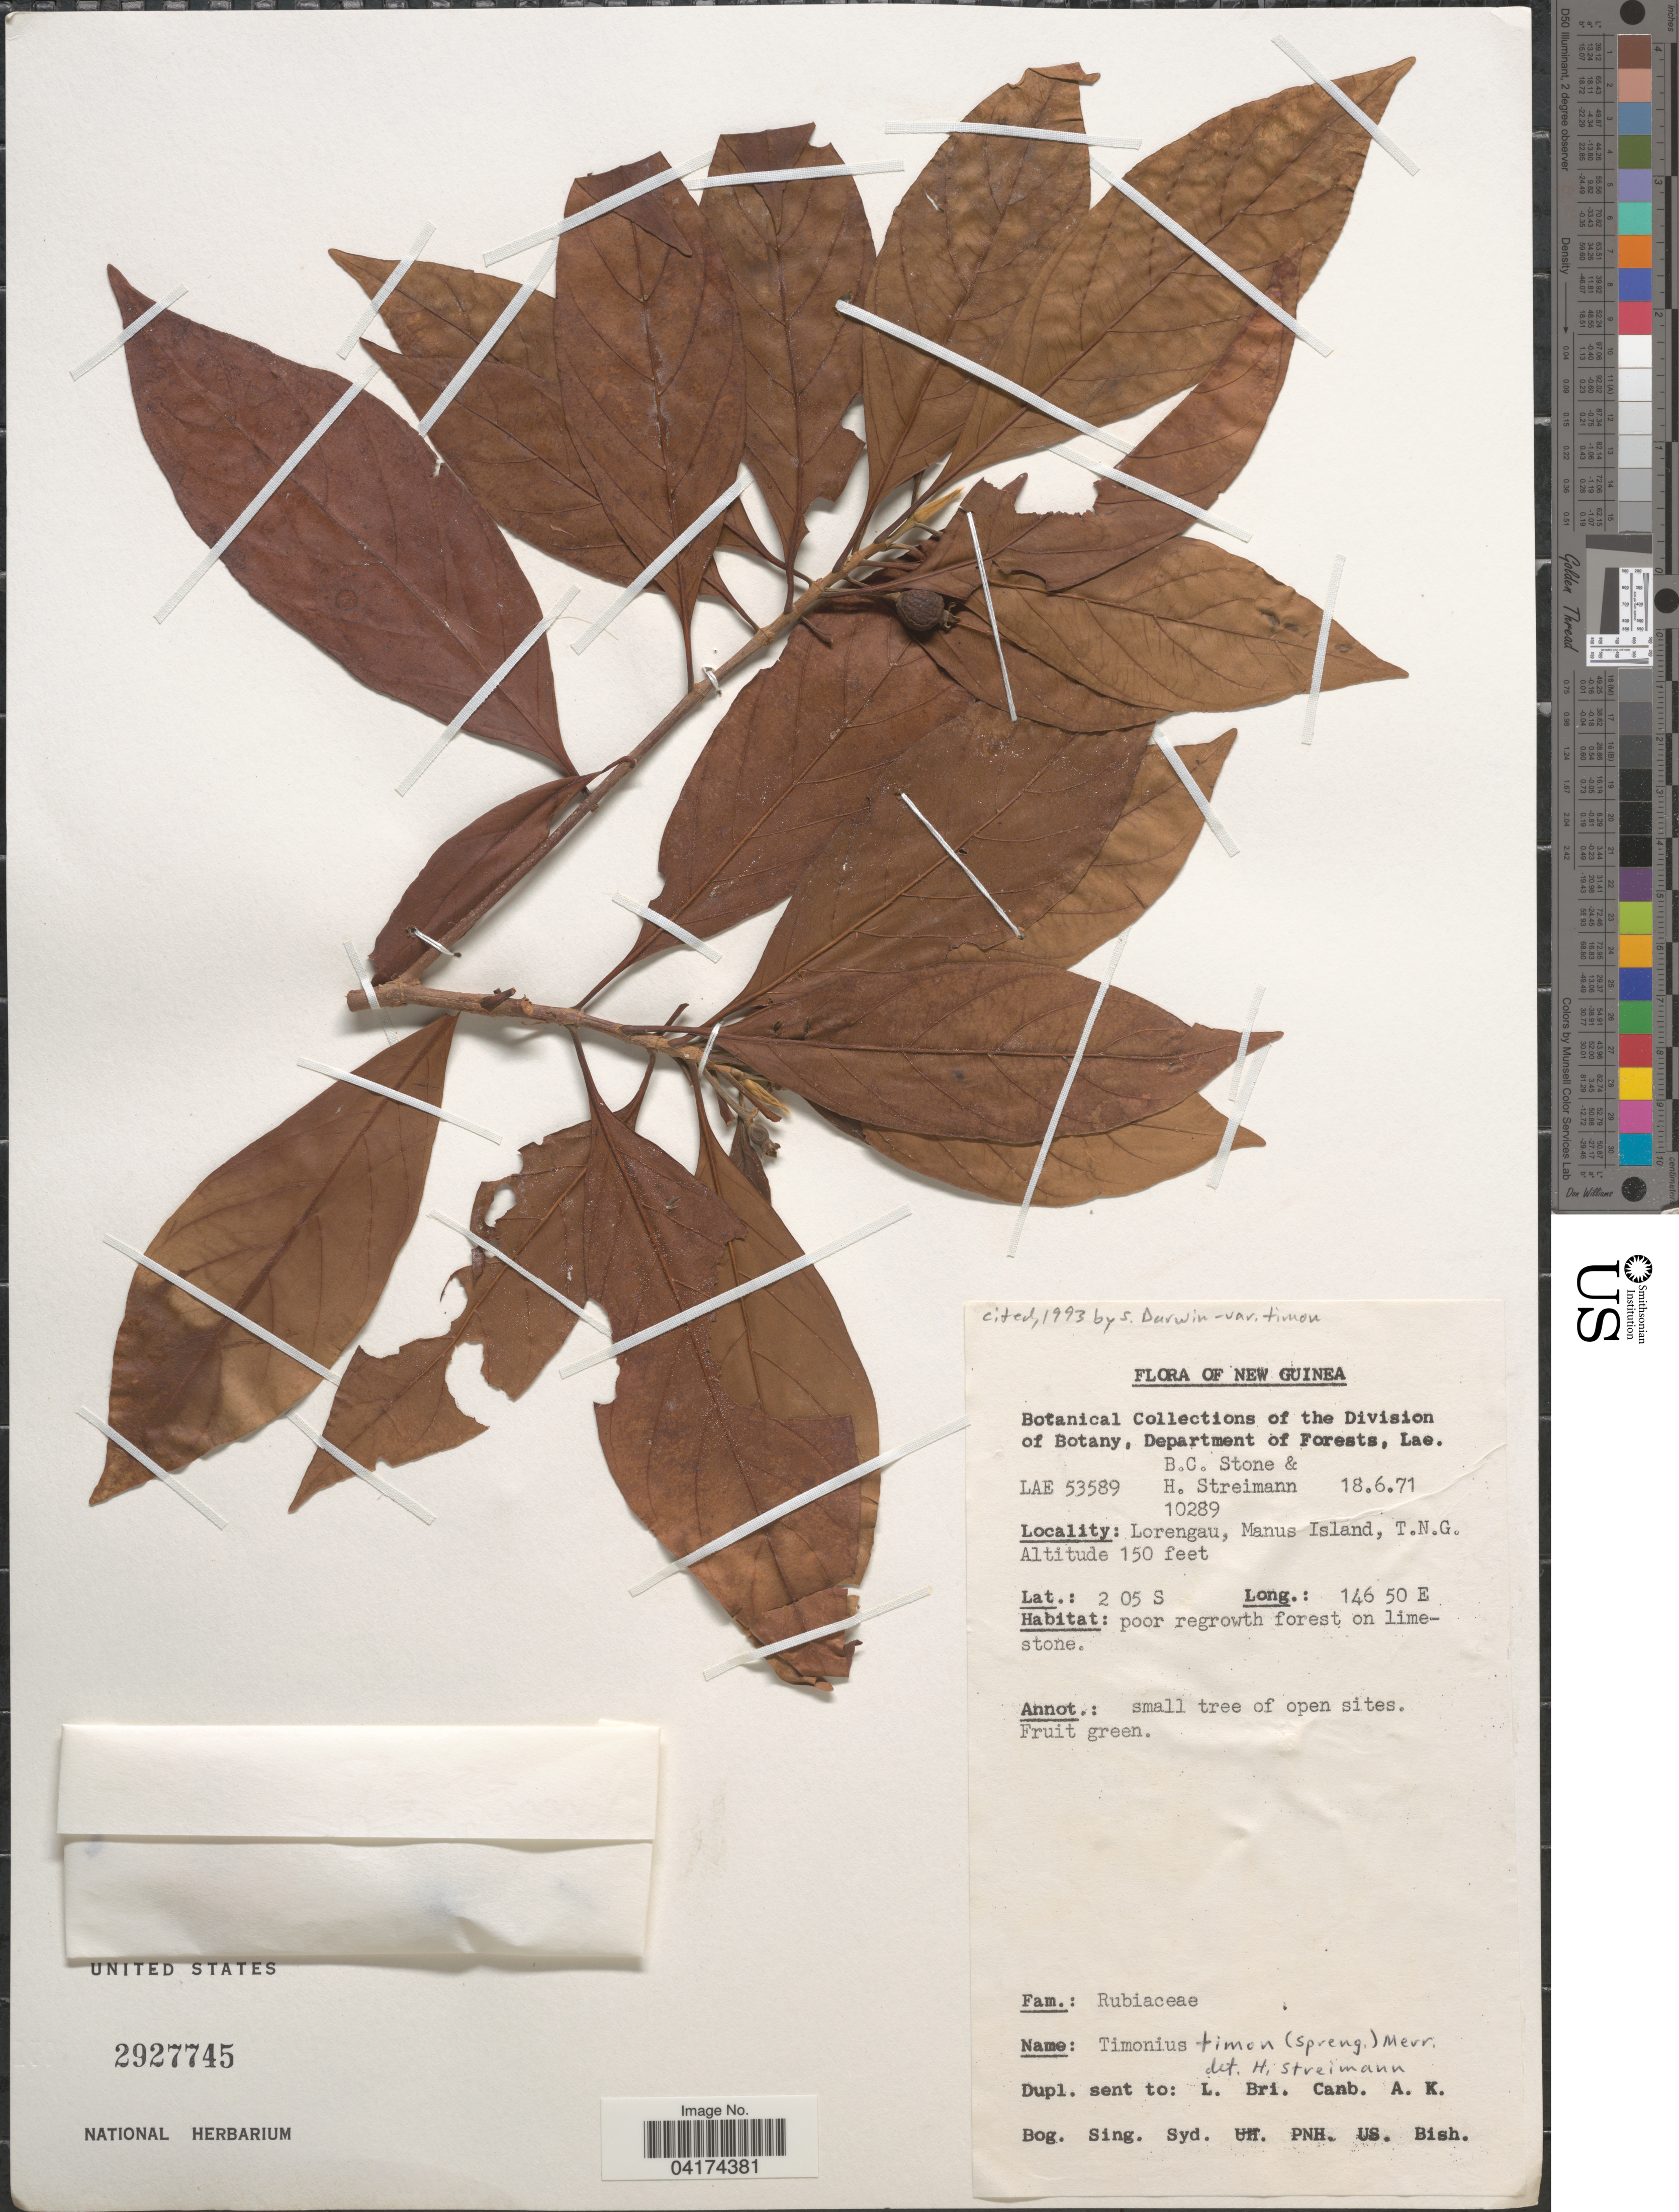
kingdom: Plantae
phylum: Tracheophyta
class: Magnoliopsida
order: Gentianales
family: Rubiaceae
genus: Timonius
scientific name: Timonius timon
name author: (Spreng.) Merr.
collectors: B. C. Stone & H. Streimann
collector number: LAE 53589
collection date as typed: Transcribed d/m/y: 18/6/71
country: Papua New Guinea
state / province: Manus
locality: New Guinea. Lorengau, Manus Island, T.N.G.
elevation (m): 46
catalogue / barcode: US 2927745